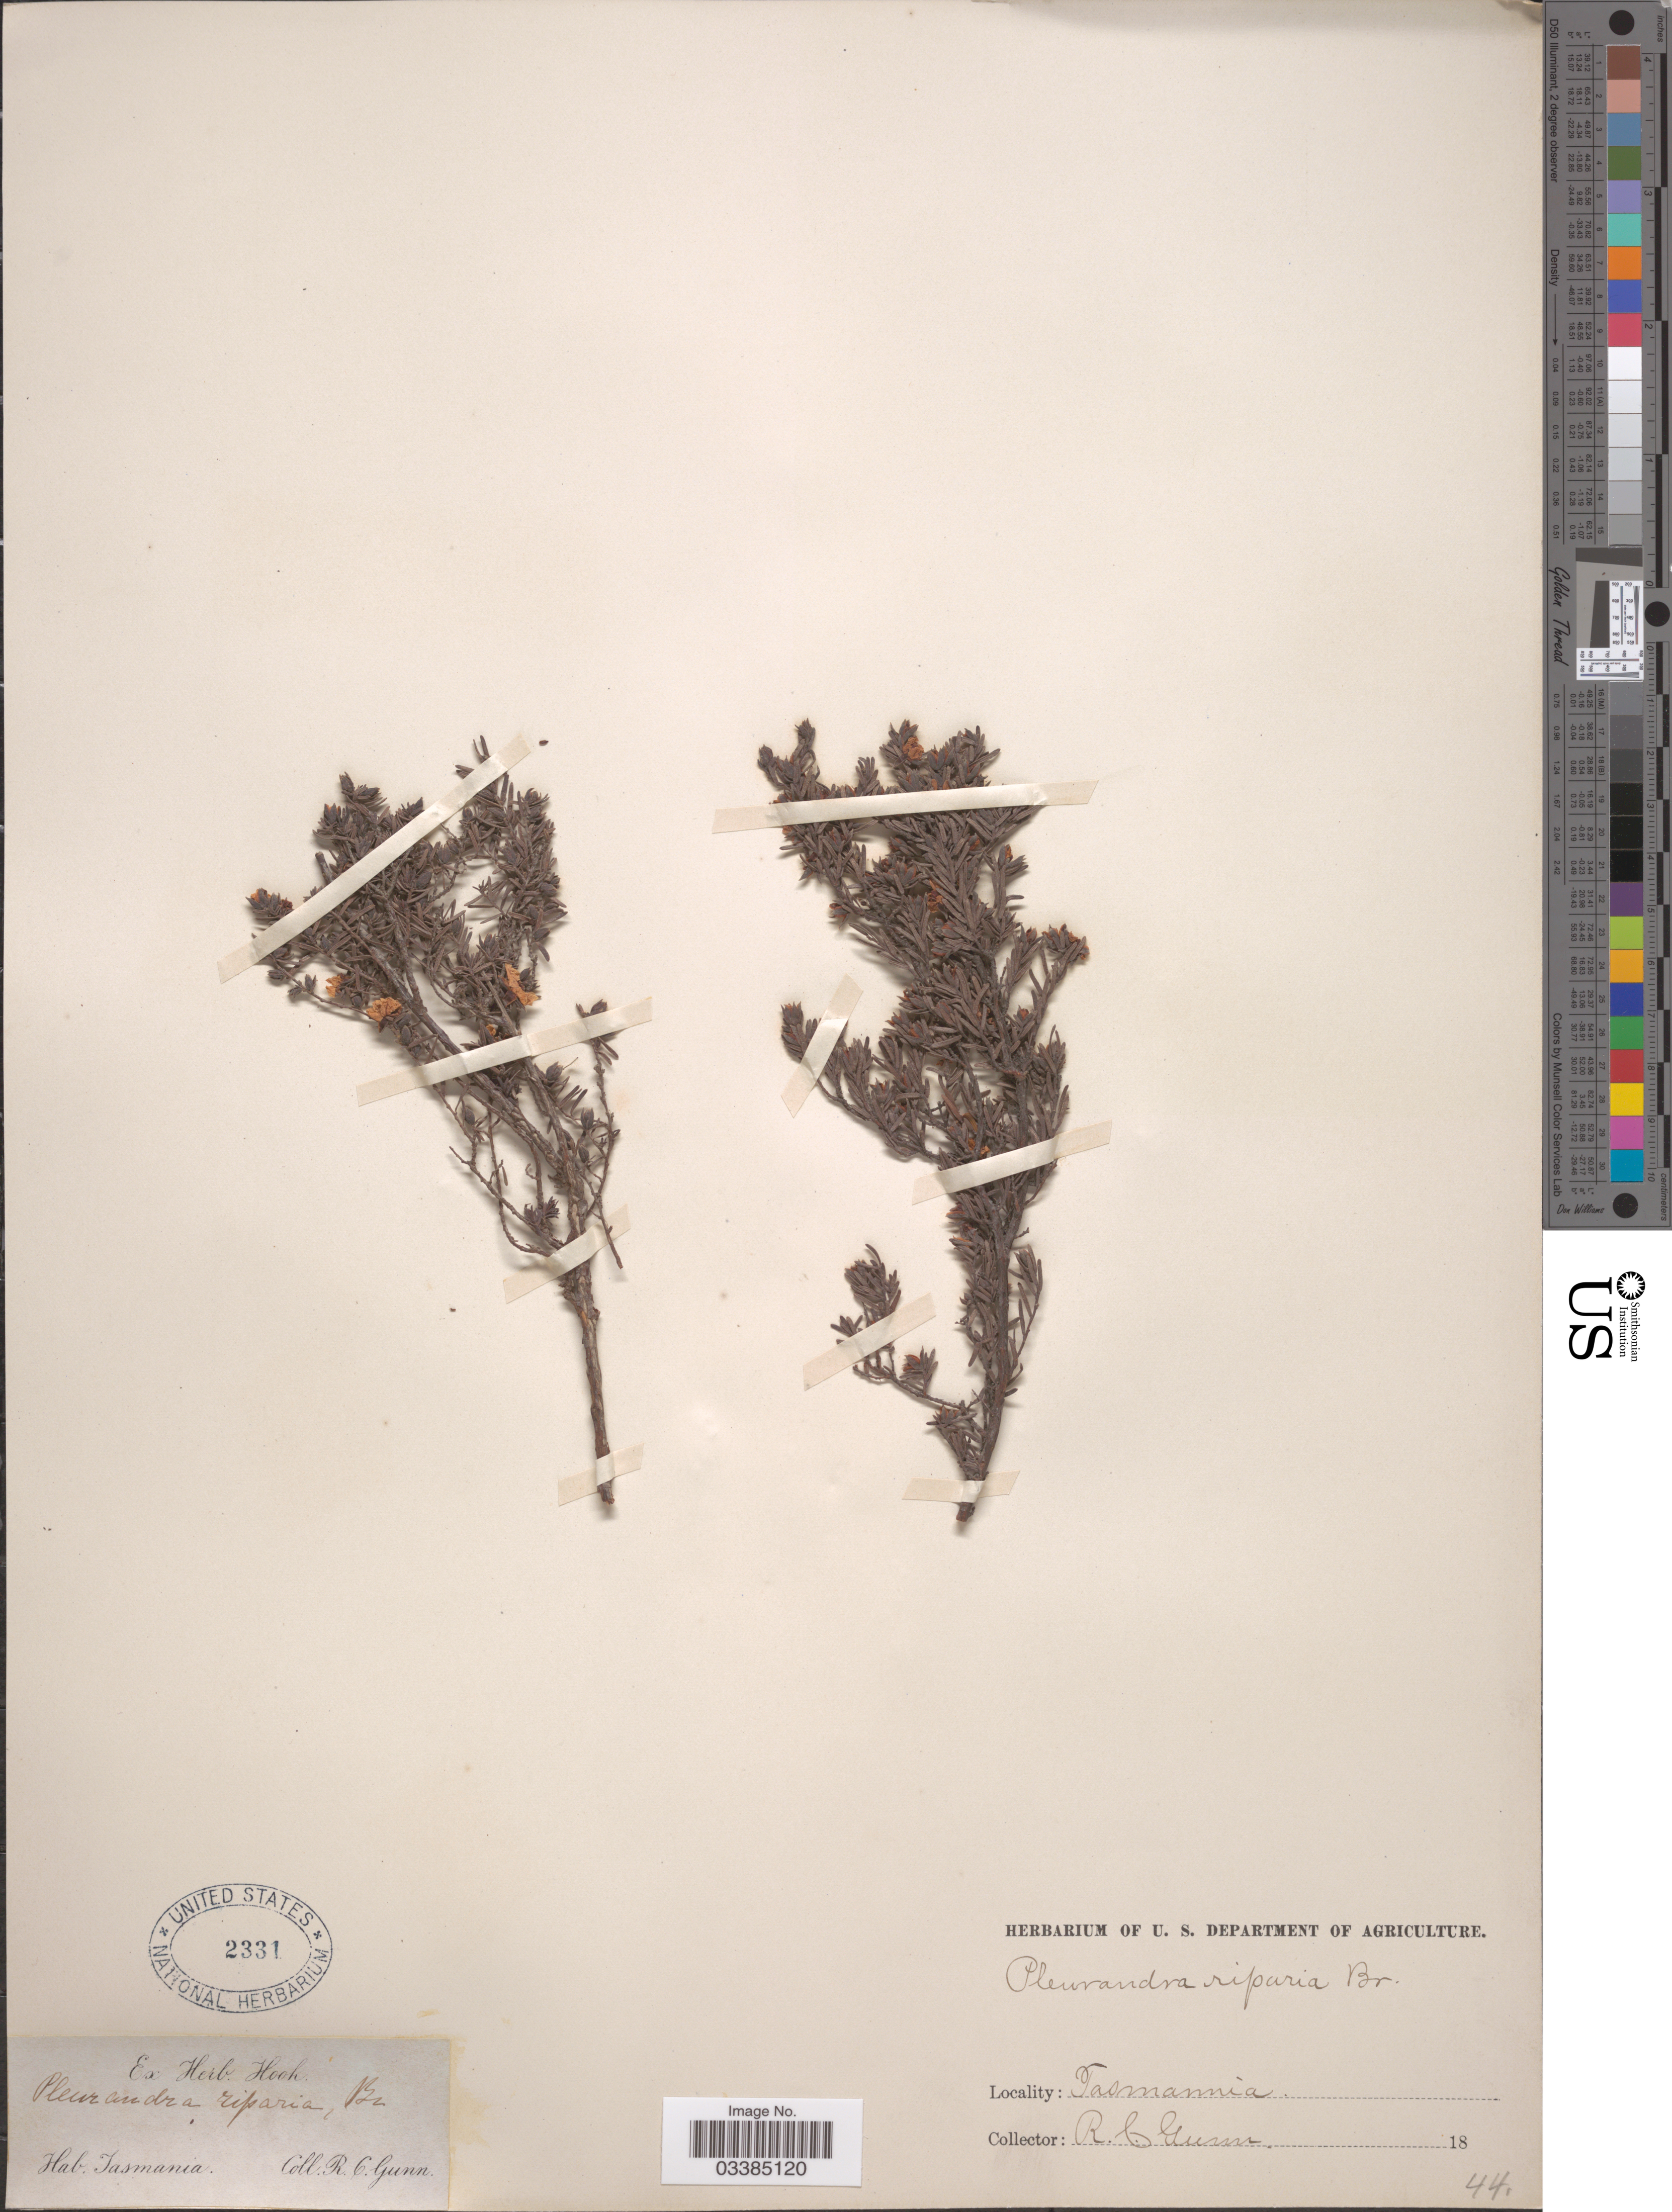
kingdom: Plantae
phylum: Tracheophyta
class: Magnoliopsida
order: Dilleniales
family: Dilleniaceae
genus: Hibbertia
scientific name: Hibbertia riparia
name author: (DC.) Hoogland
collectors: R. Gunn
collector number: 44?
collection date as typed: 18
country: Australia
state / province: Tasmania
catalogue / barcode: US 2331